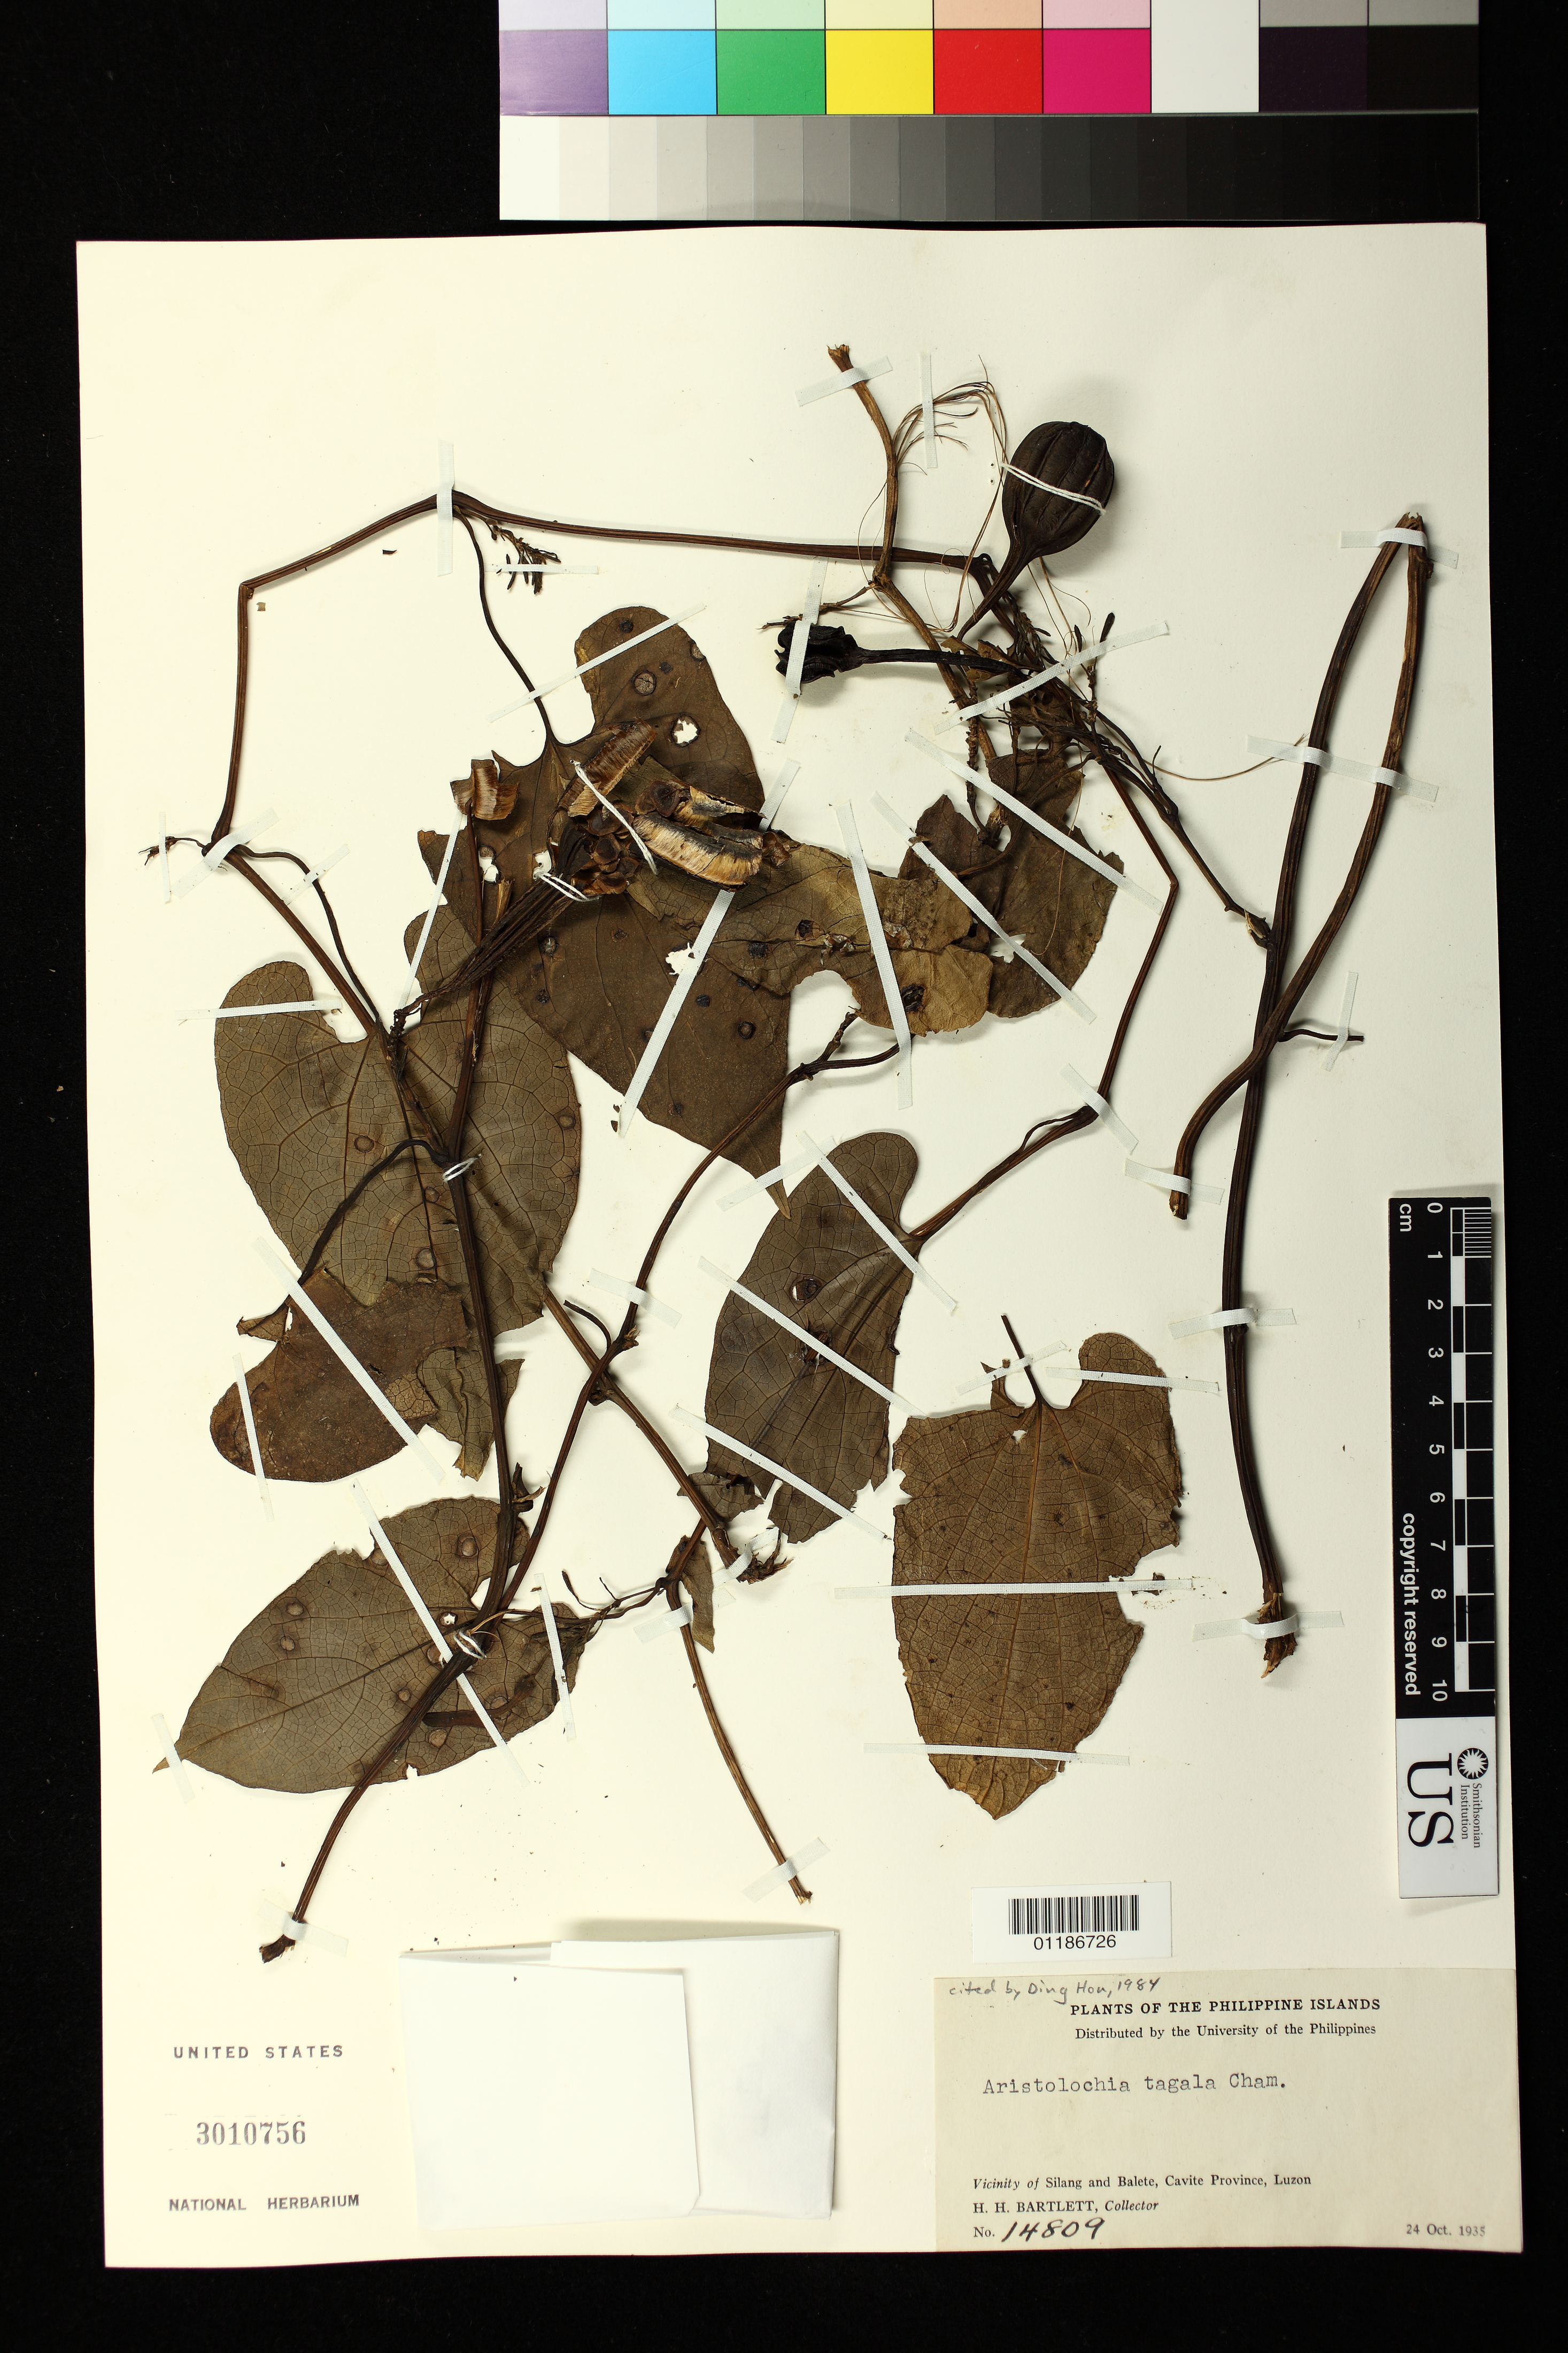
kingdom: Plantae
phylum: Tracheophyta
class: Magnoliopsida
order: Piperales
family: Aristolochiaceae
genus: Aristolochia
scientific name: Aristolochia tagala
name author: Cham.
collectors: M. Ramos & G. E. Edaño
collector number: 39096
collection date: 1920-06/1920-07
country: Philippines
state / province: Northern Mindanao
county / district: Bukidnon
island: Mindanao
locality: Tangculan and vicinity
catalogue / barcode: US 1260872